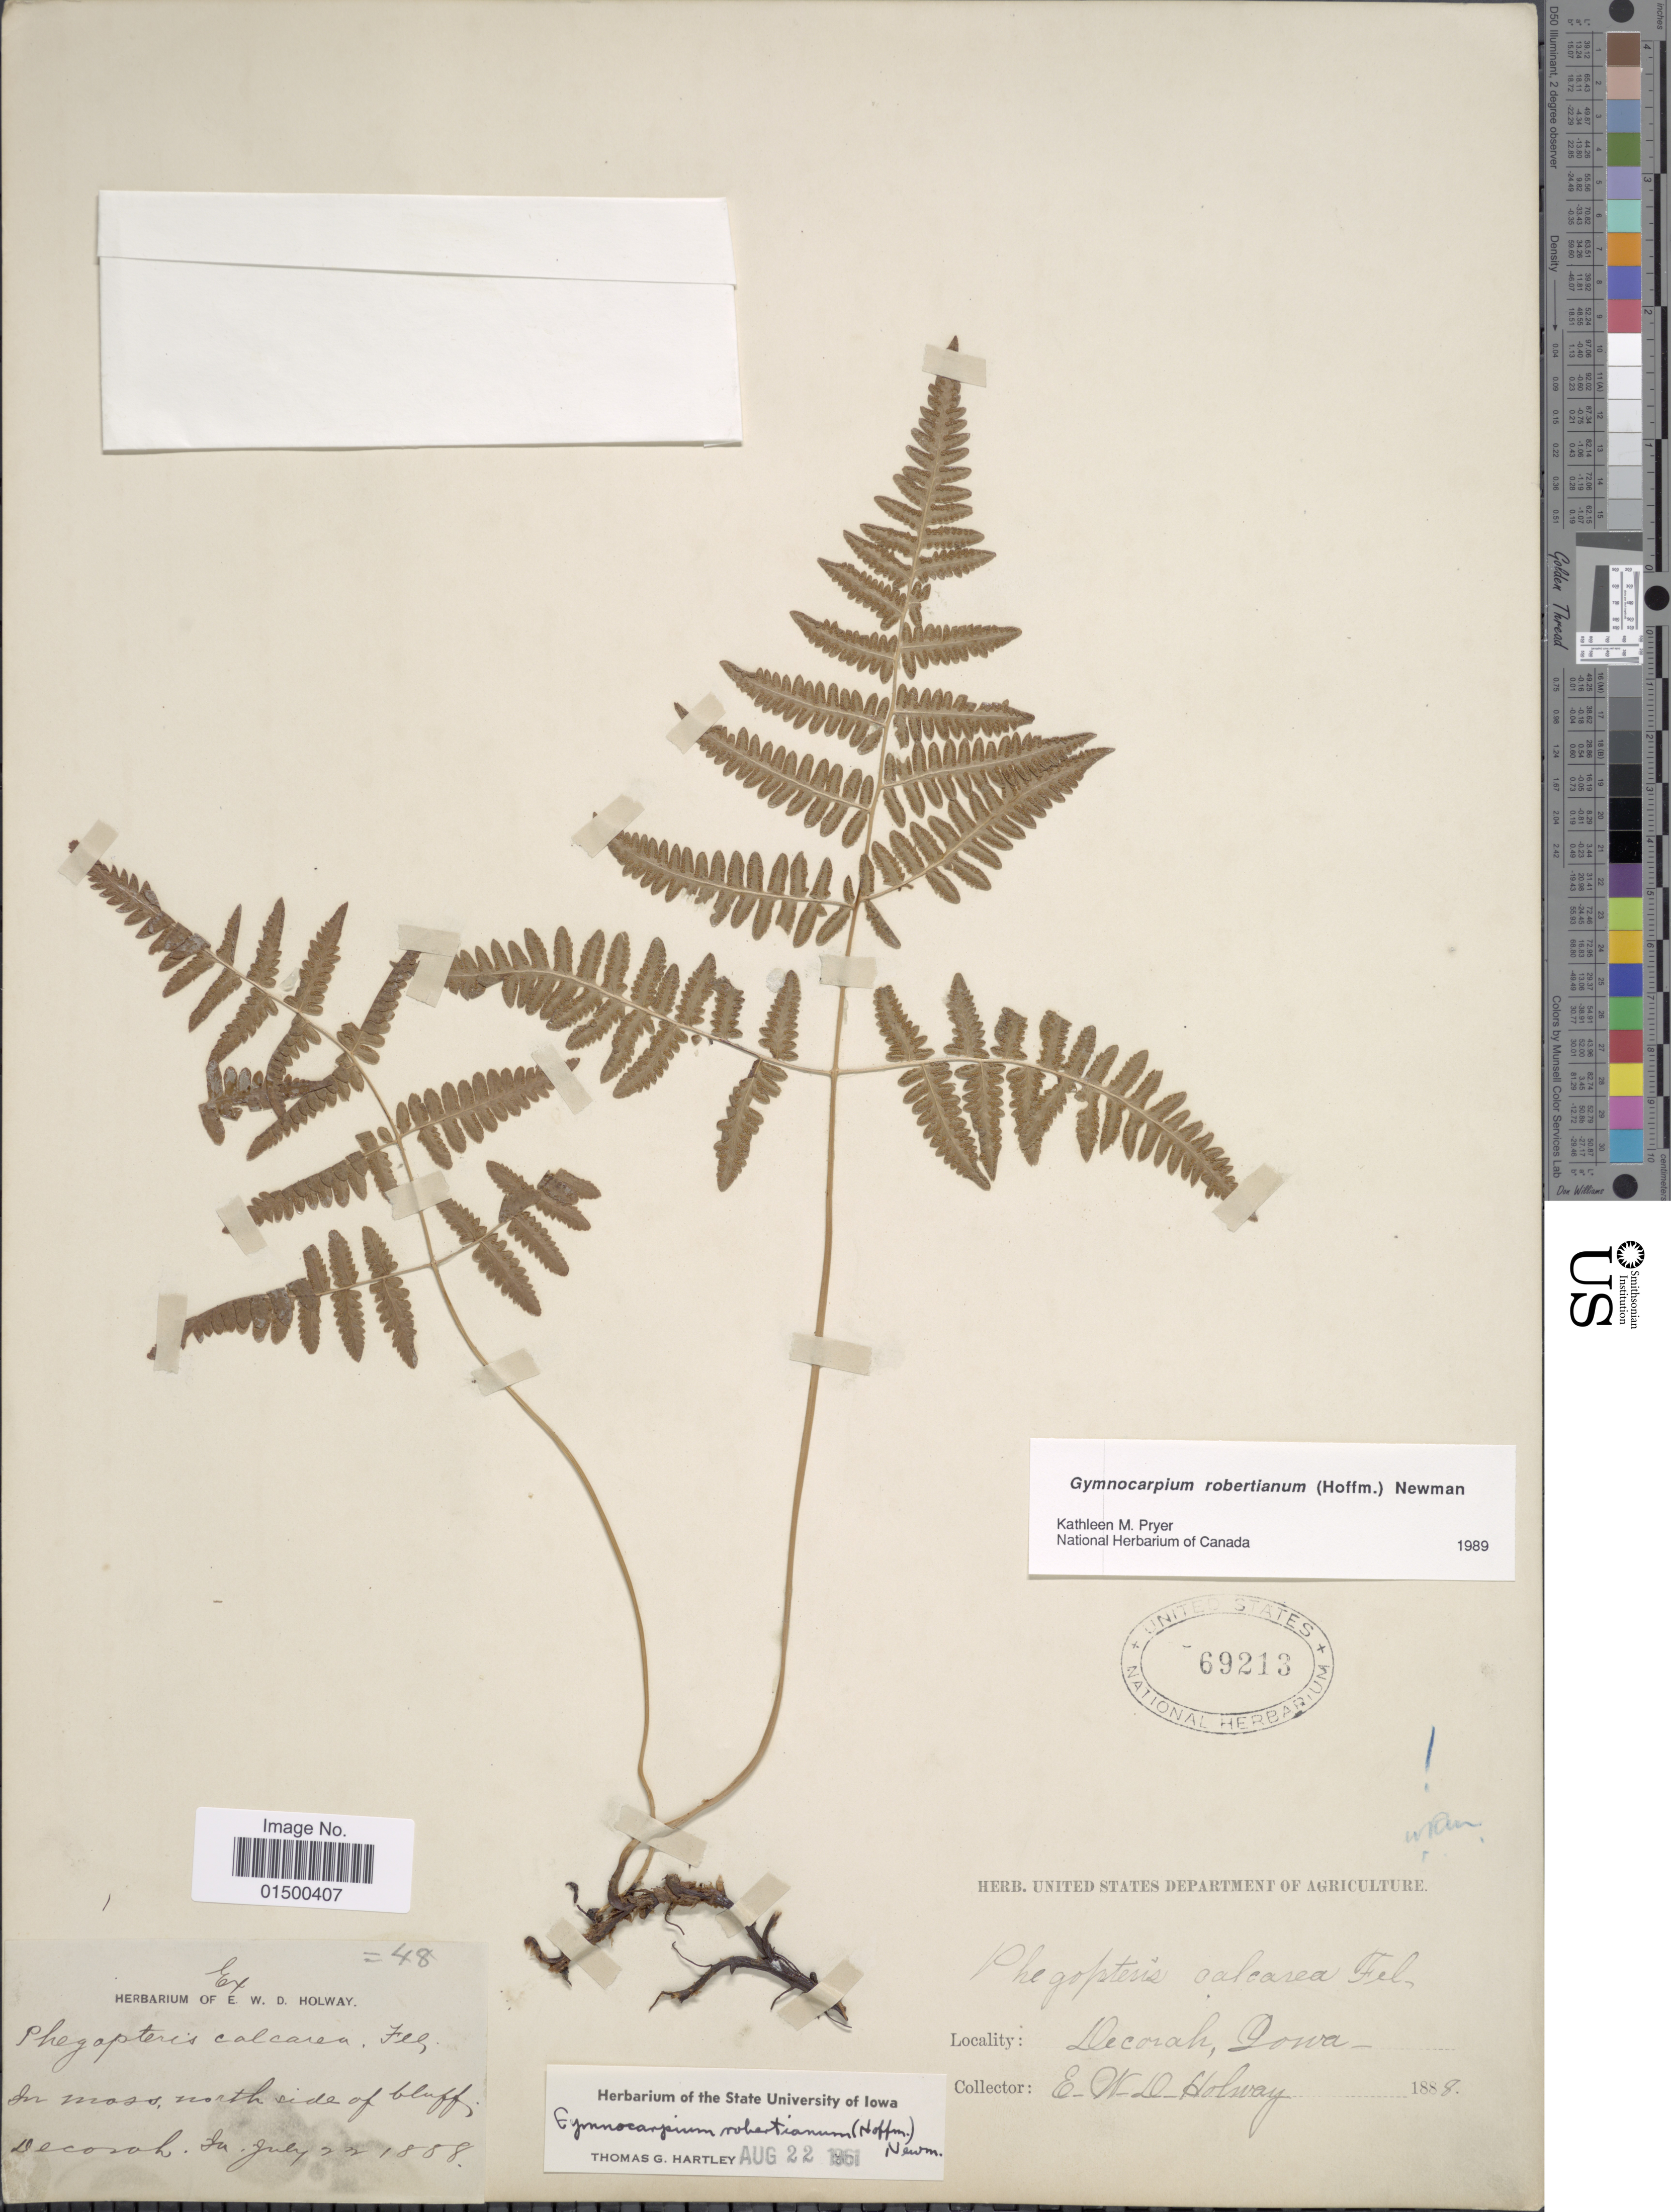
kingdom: Plantae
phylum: Tracheophyta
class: Polypodiopsida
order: Polypodiales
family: Cystopteridaceae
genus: Gymnocarpium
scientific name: Gymnocarpium robertianum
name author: (Hoffm.) Newman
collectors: E. W. D. Holway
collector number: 48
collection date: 1888-07-22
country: United States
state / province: Iowa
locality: Decorah, Iowa. North side of bluff.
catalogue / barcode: US 69213